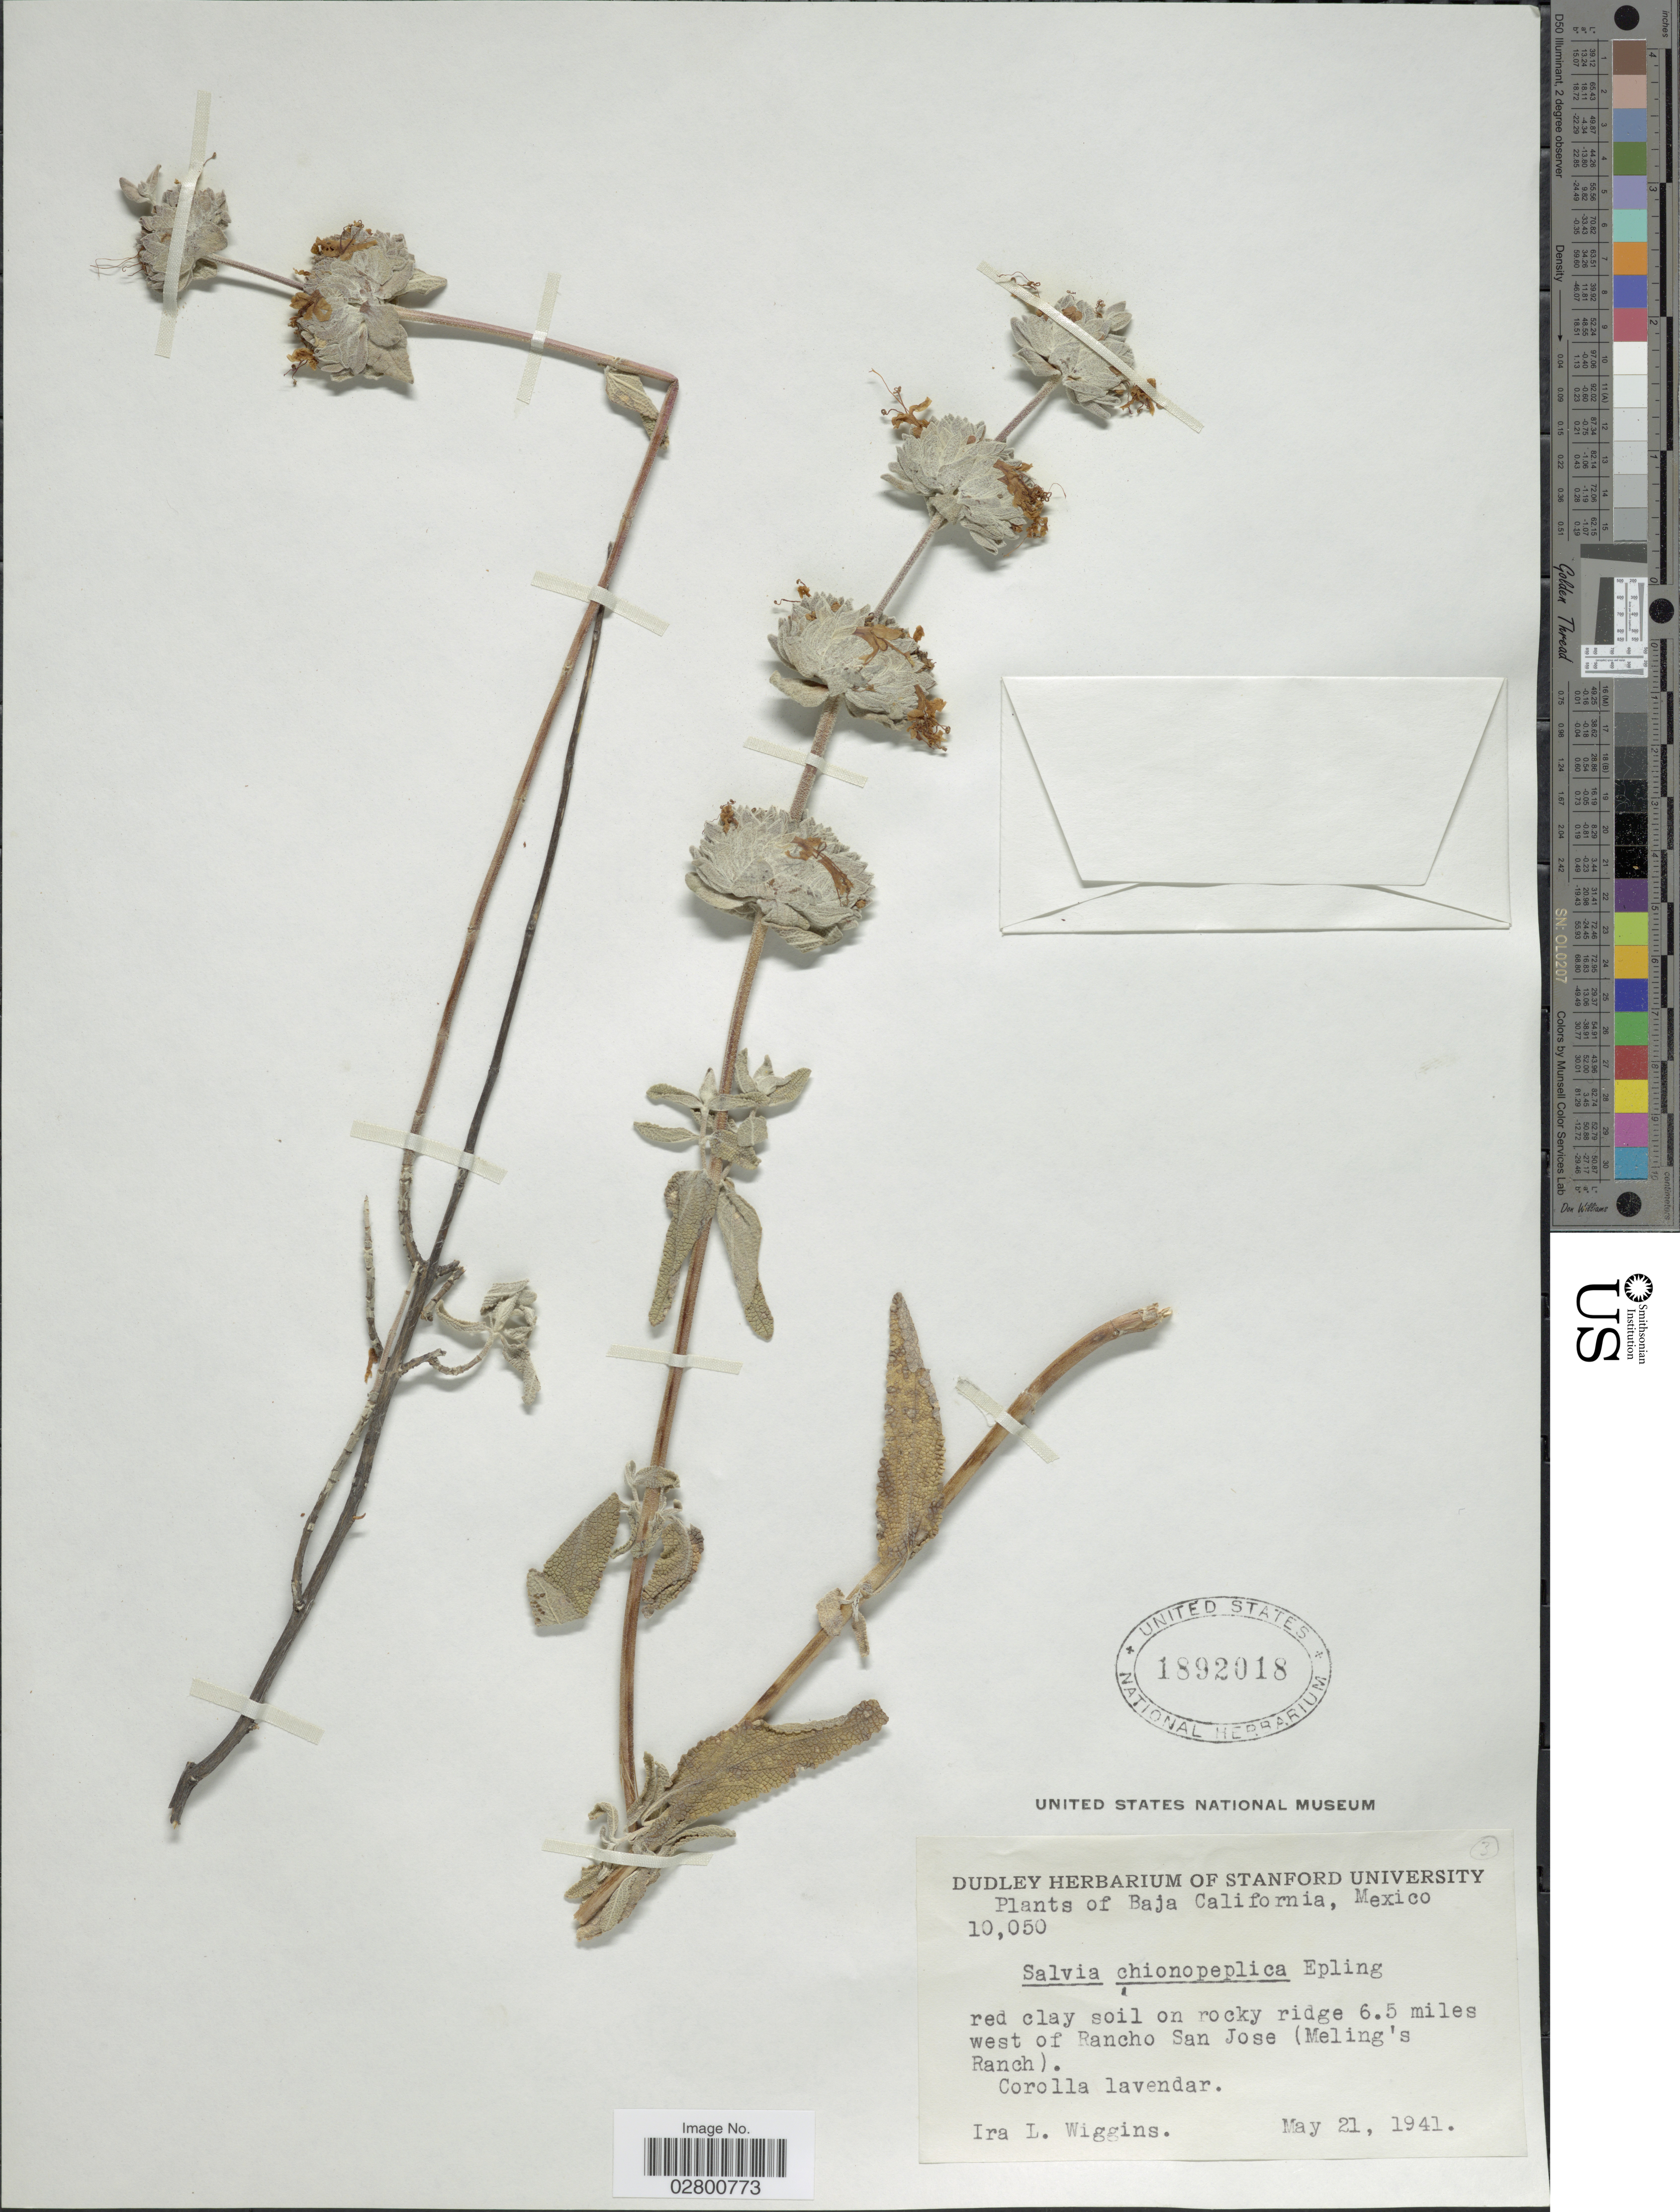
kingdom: Plantae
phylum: Tracheophyta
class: Magnoliopsida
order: Lamiales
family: Lamiaceae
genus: Salvia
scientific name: Salvia chionopeplica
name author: Epling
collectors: I. L. Wiggins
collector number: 10050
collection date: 1941-05-21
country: Mexico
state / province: Baja California Norte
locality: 6.5 miles west of Rancho San Jose (Meling's Ranch).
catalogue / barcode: US 1892018